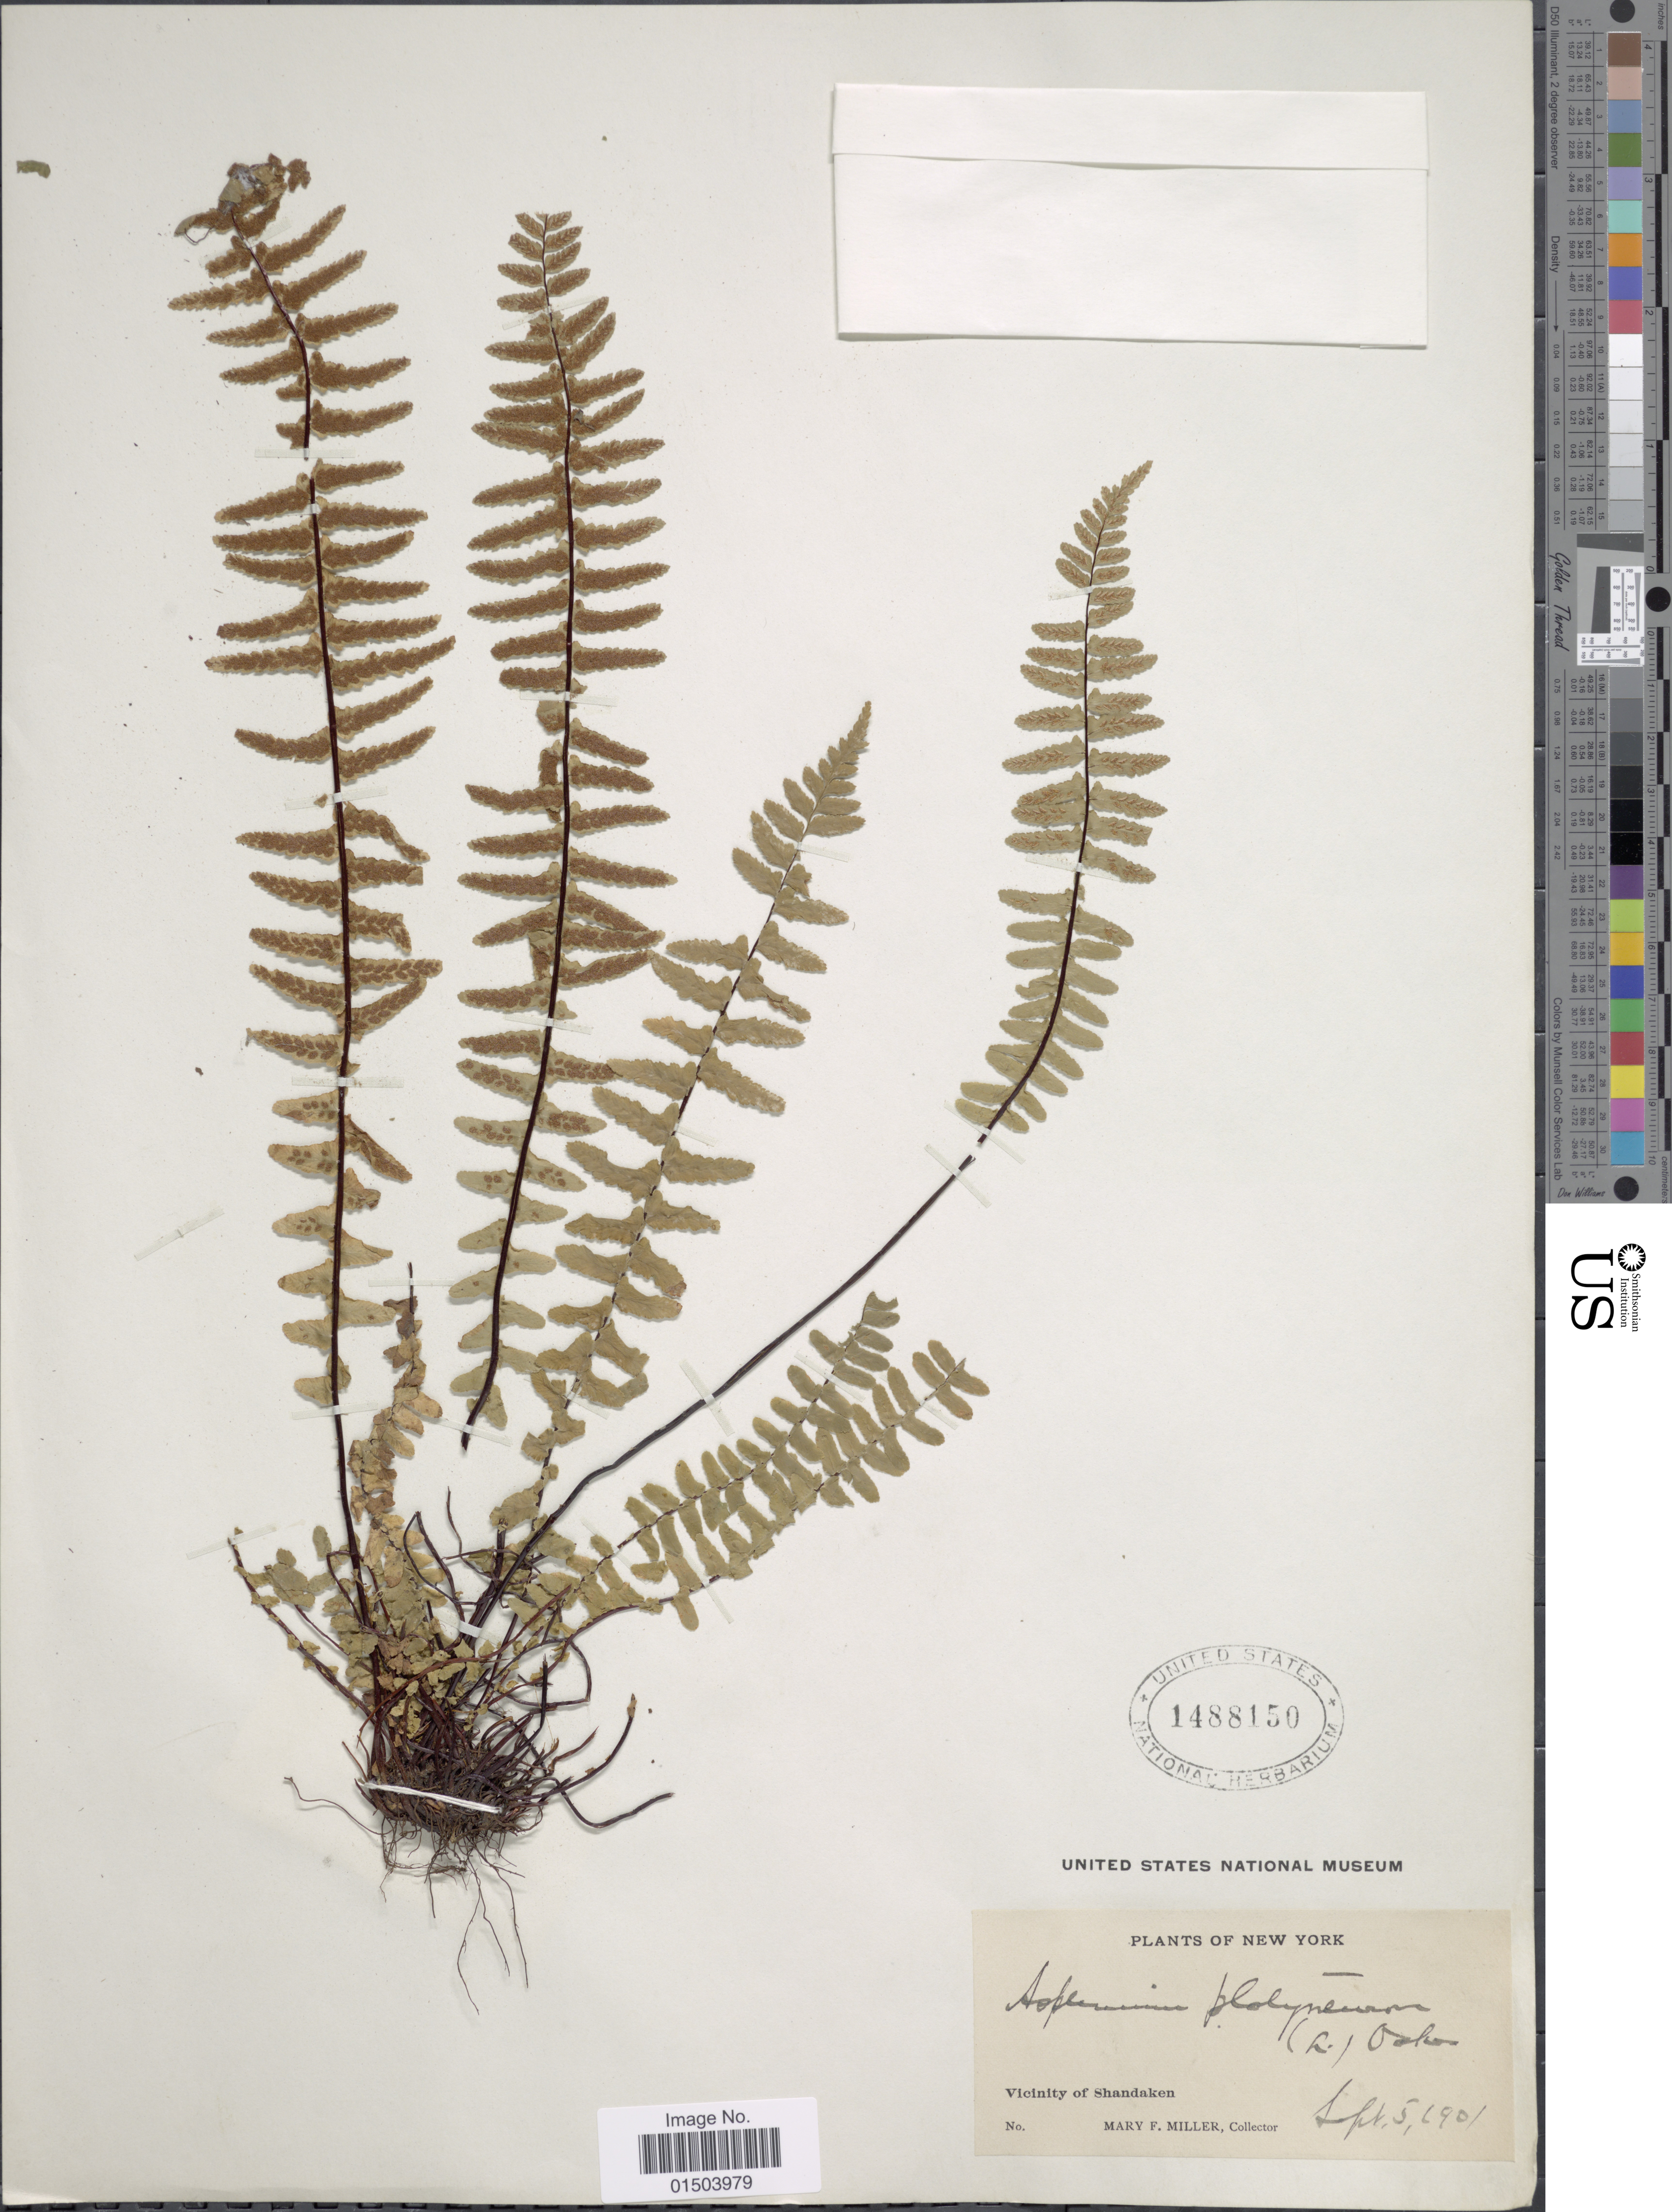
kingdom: Plantae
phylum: Tracheophyta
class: Polypodiopsida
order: Polypodiales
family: Aspleniaceae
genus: Asplenium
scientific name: Asplenium platyneuron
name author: (L.) Britton, Stearns & Poggenb.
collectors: M. F. Miller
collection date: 1901-09-05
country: United States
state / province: New York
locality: Vicinity of Shandaken.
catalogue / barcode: US 1488150